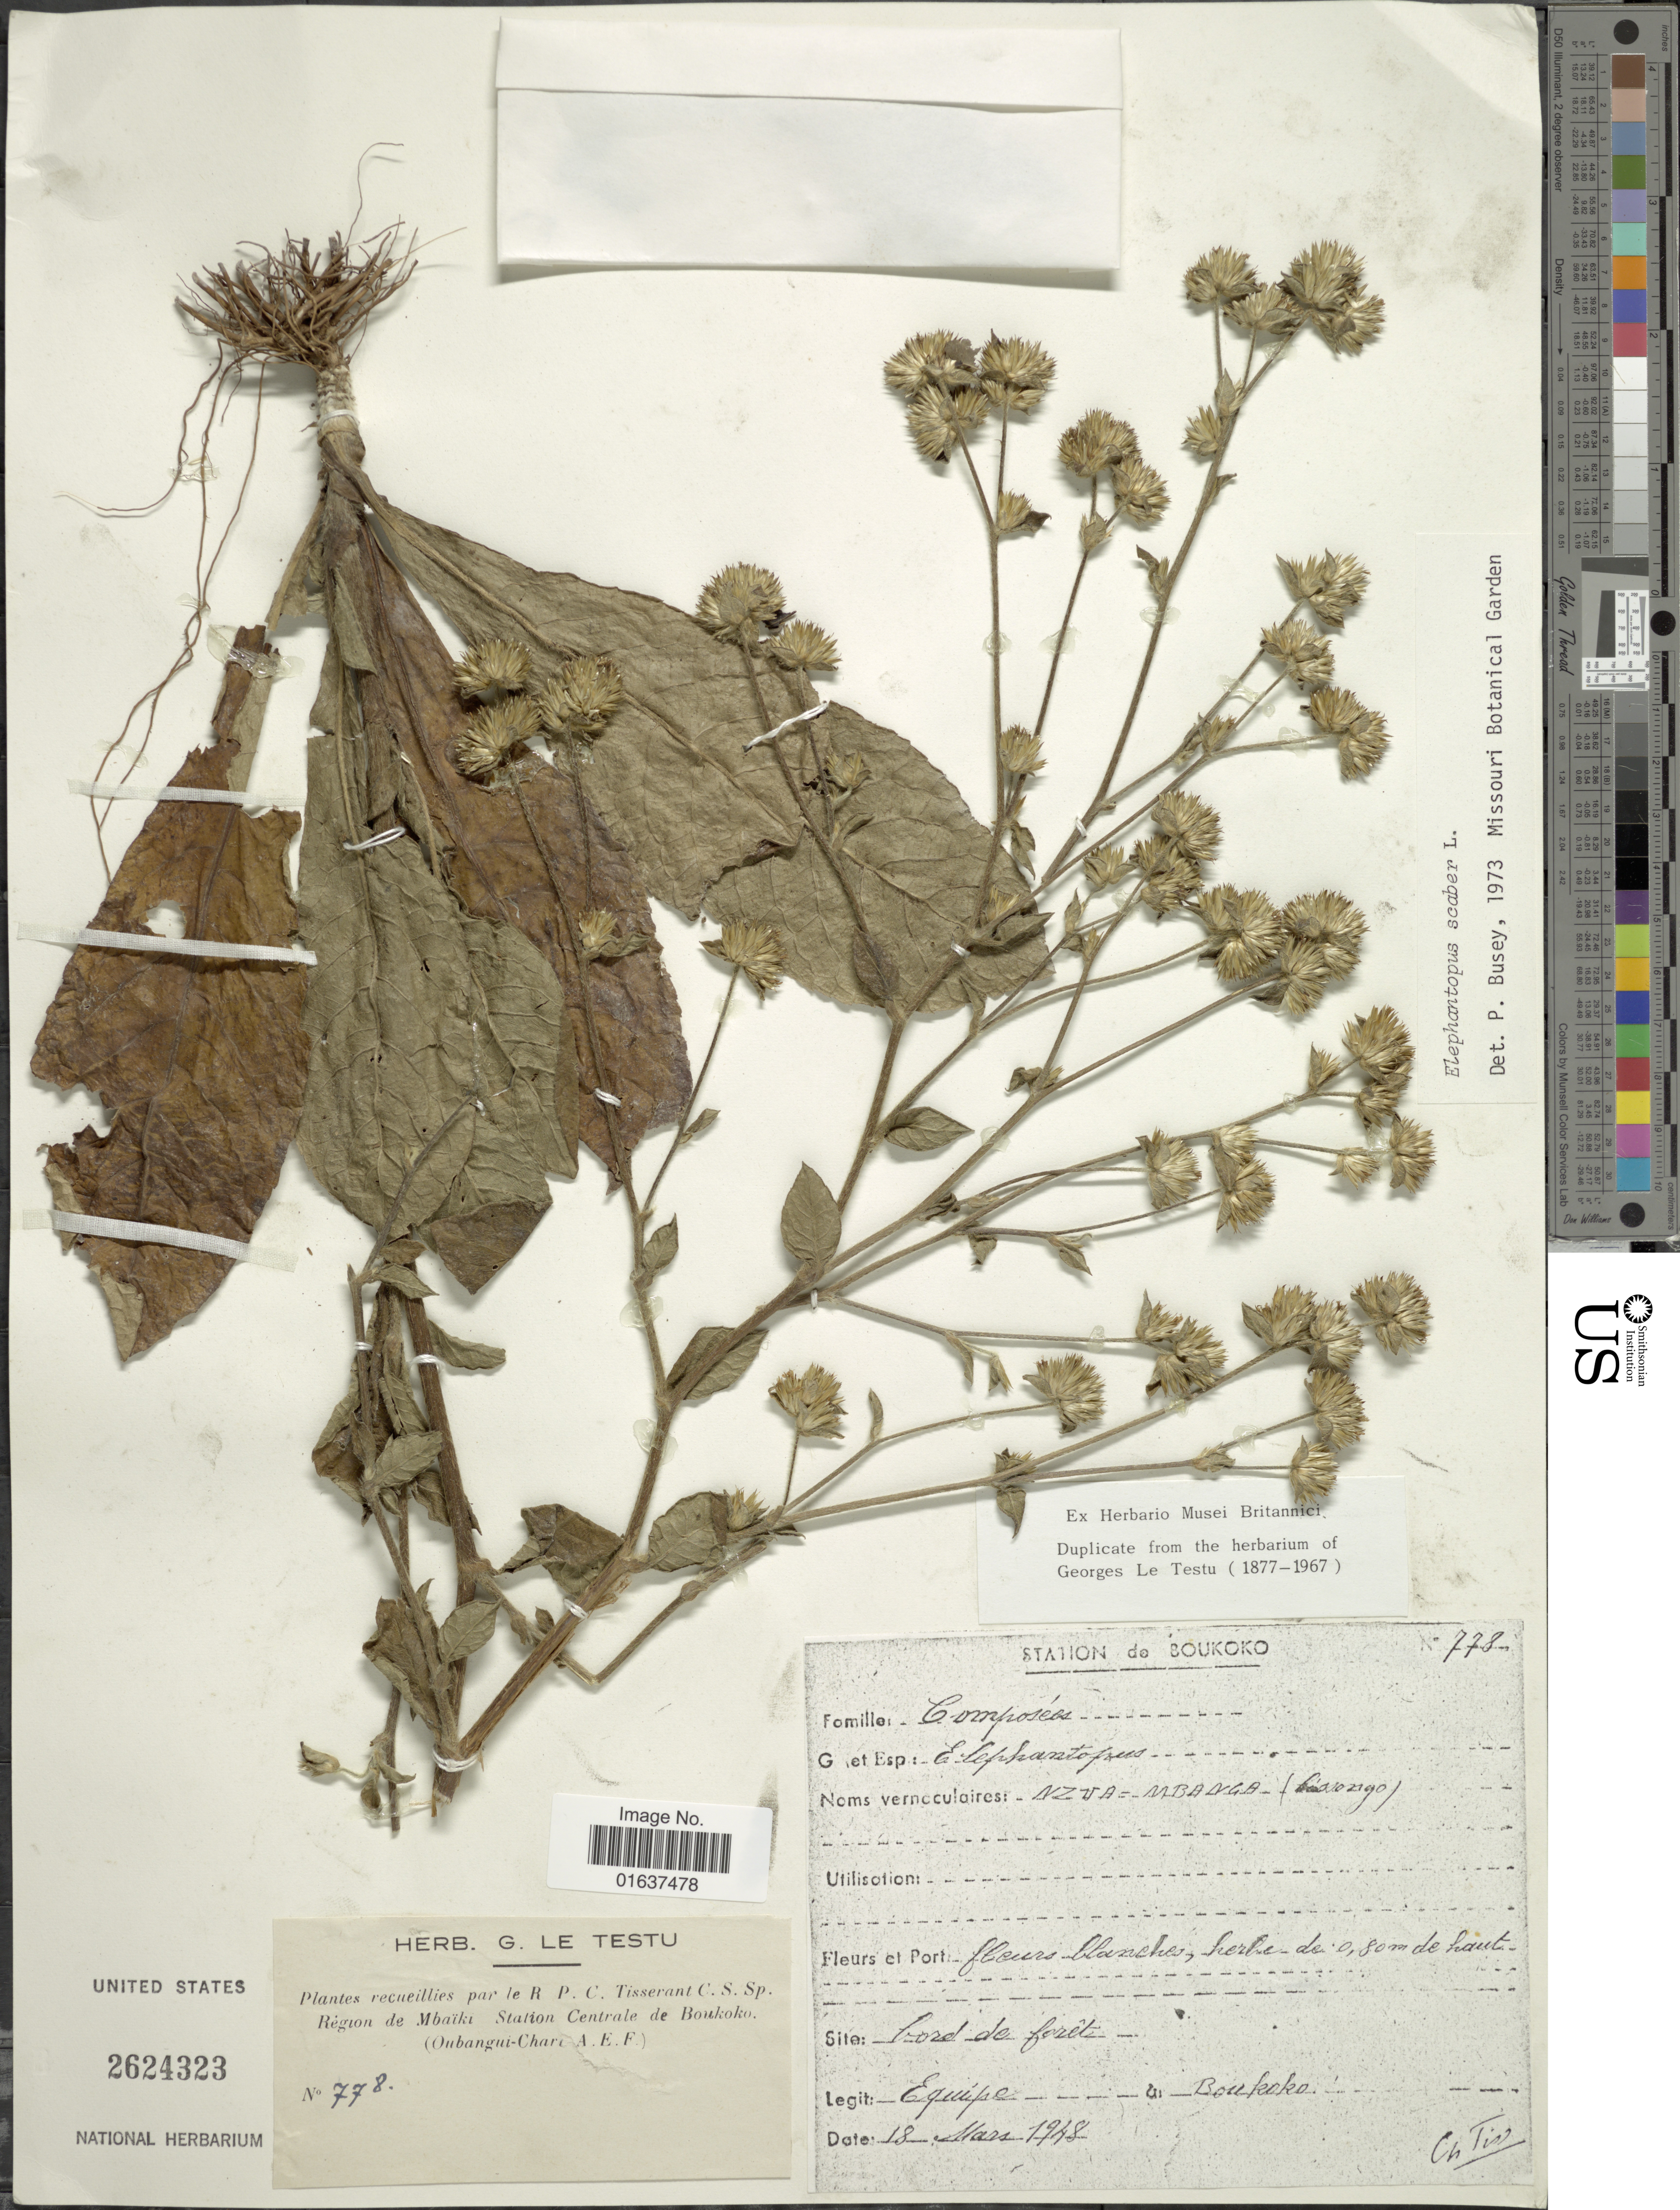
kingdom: Plantae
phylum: Tracheophyta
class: Magnoliopsida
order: Asterales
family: Asteraceae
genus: Elephantopus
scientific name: Elephantopus mollis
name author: Kunth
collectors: Equipe a Boukoko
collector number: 778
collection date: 1948-03-18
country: Central African Republic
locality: Bord de forest. Boukoko.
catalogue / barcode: US 2624323